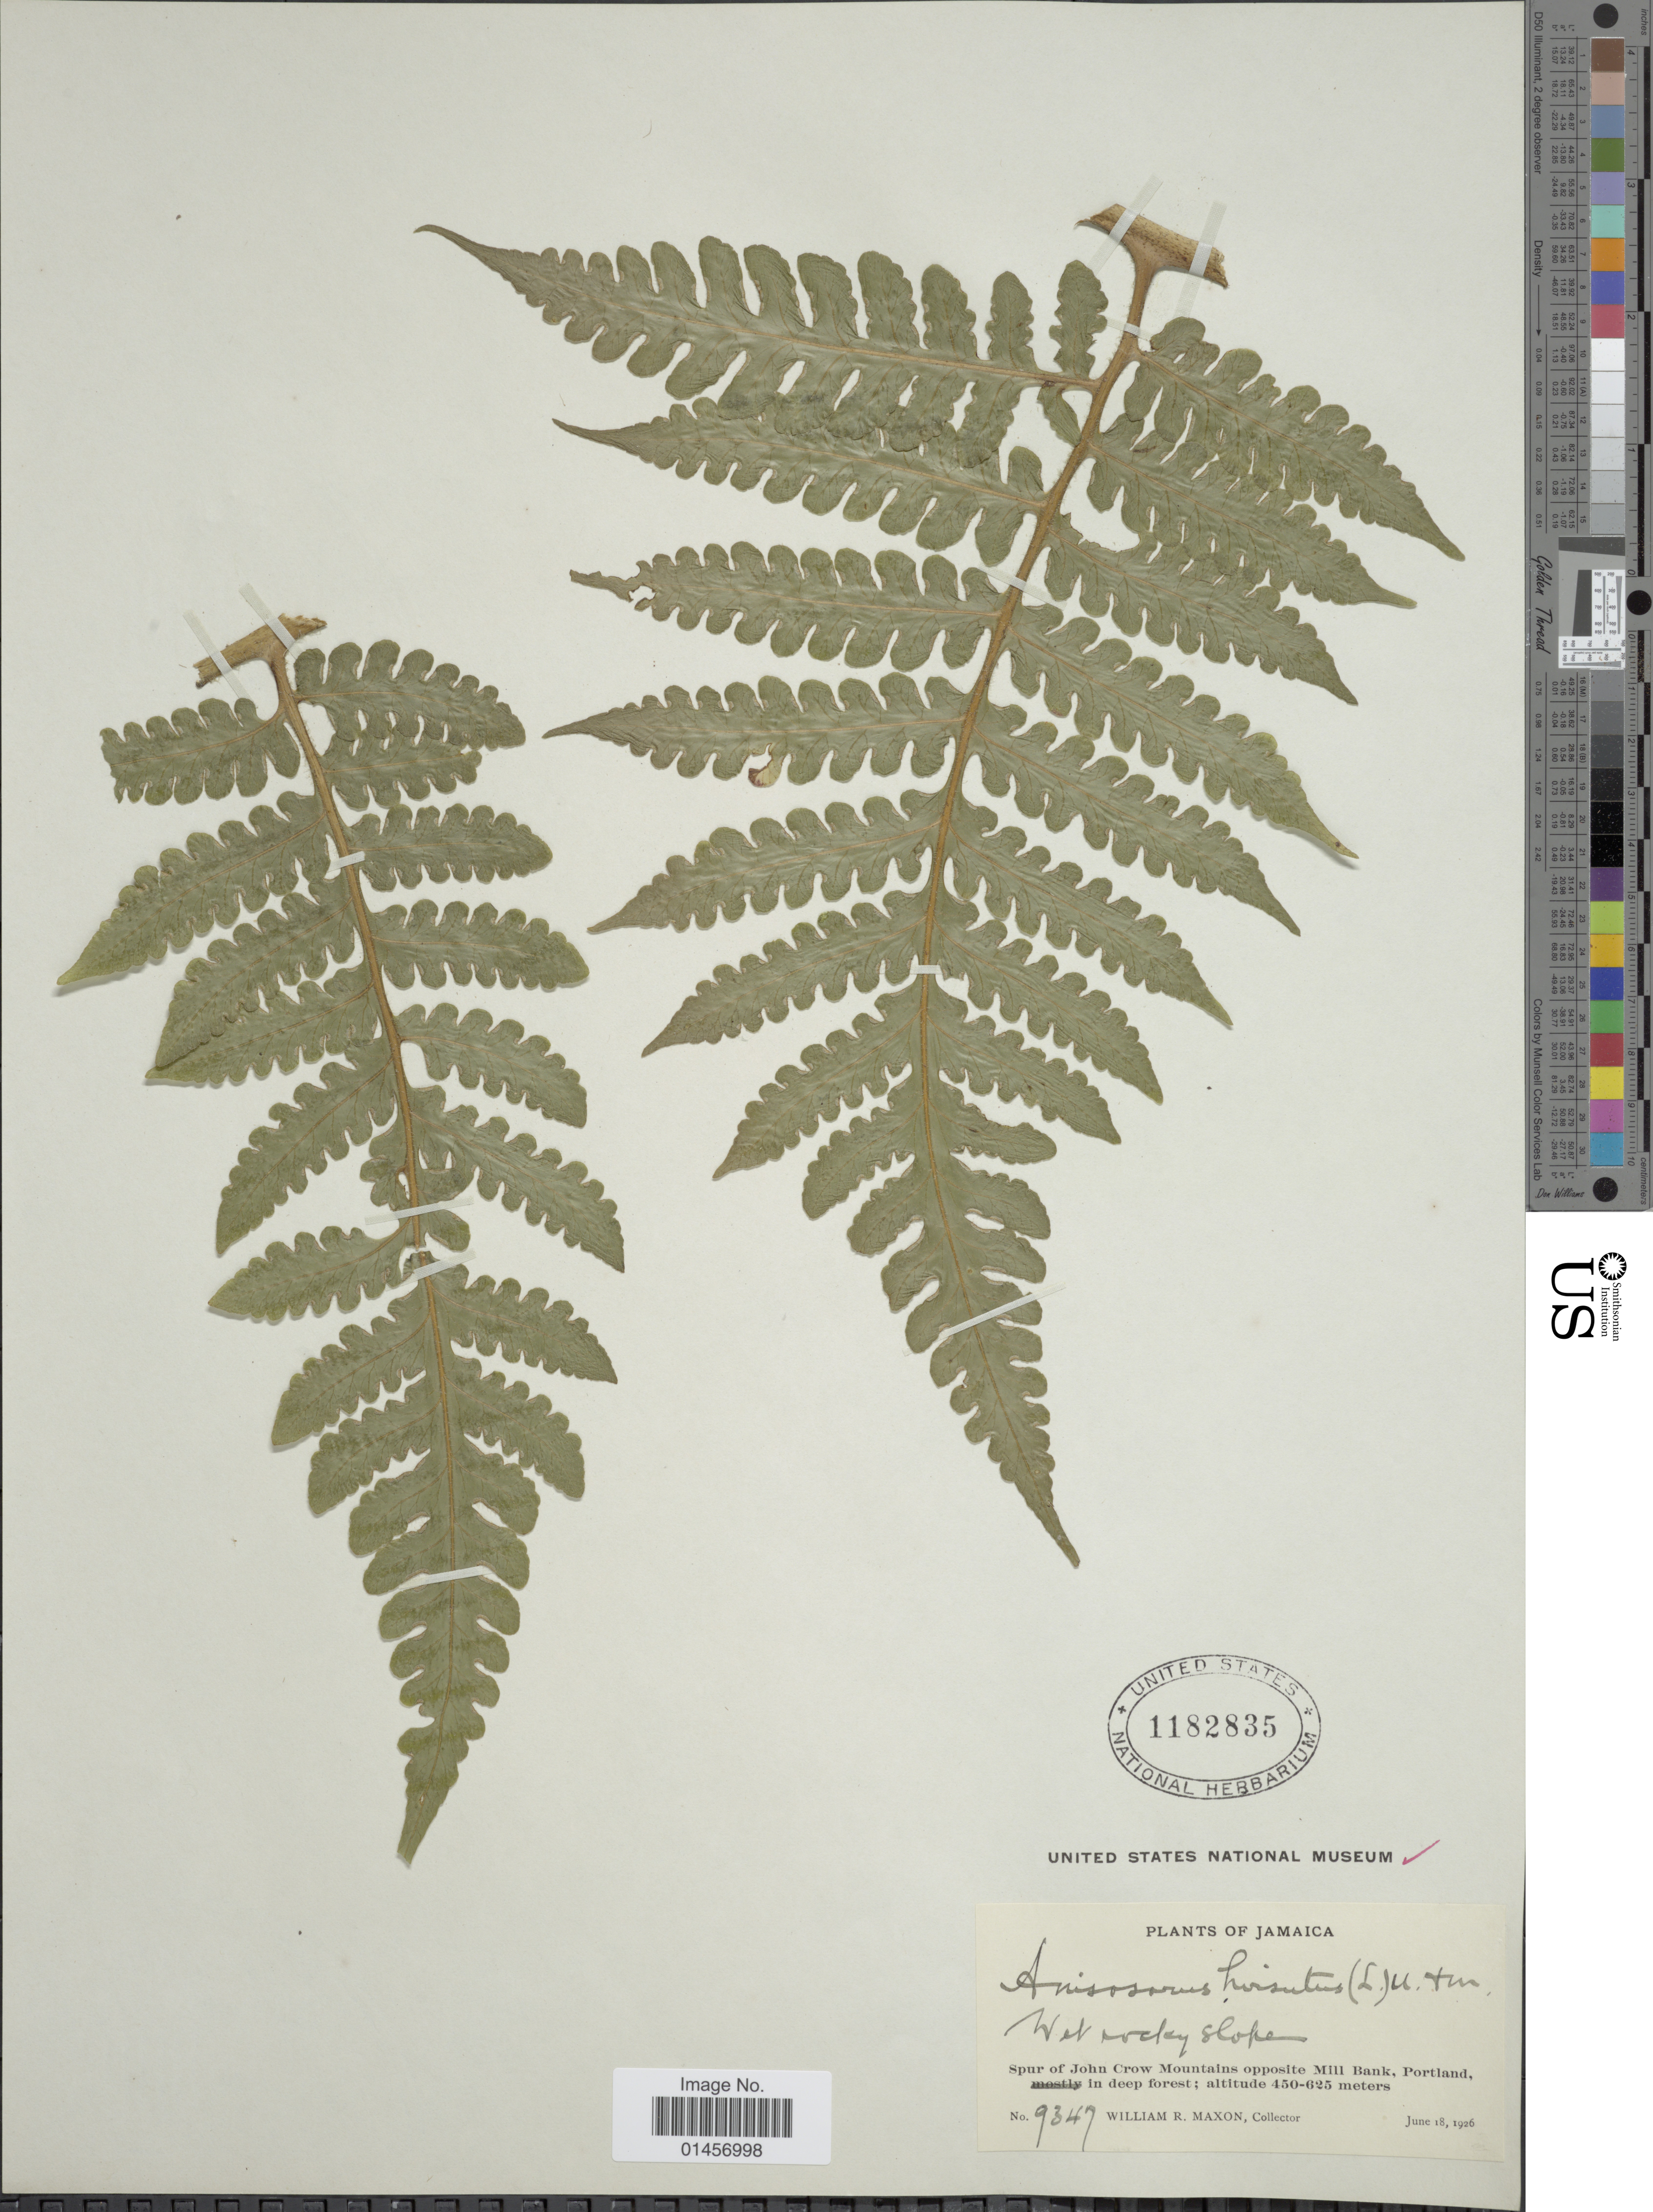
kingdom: Plantae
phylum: Tracheophyta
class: Polypodiopsida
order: Polypodiales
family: Lonchitidaceae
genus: Lonchitis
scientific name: Lonchitis hirsuta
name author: L.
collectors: W. R. Maxon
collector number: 9347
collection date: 1926-06-18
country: Jamaica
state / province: Portland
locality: Jamaica, Spur of Johan Crow Mountains opposite Mill Bank.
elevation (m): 450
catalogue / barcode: US 1182835